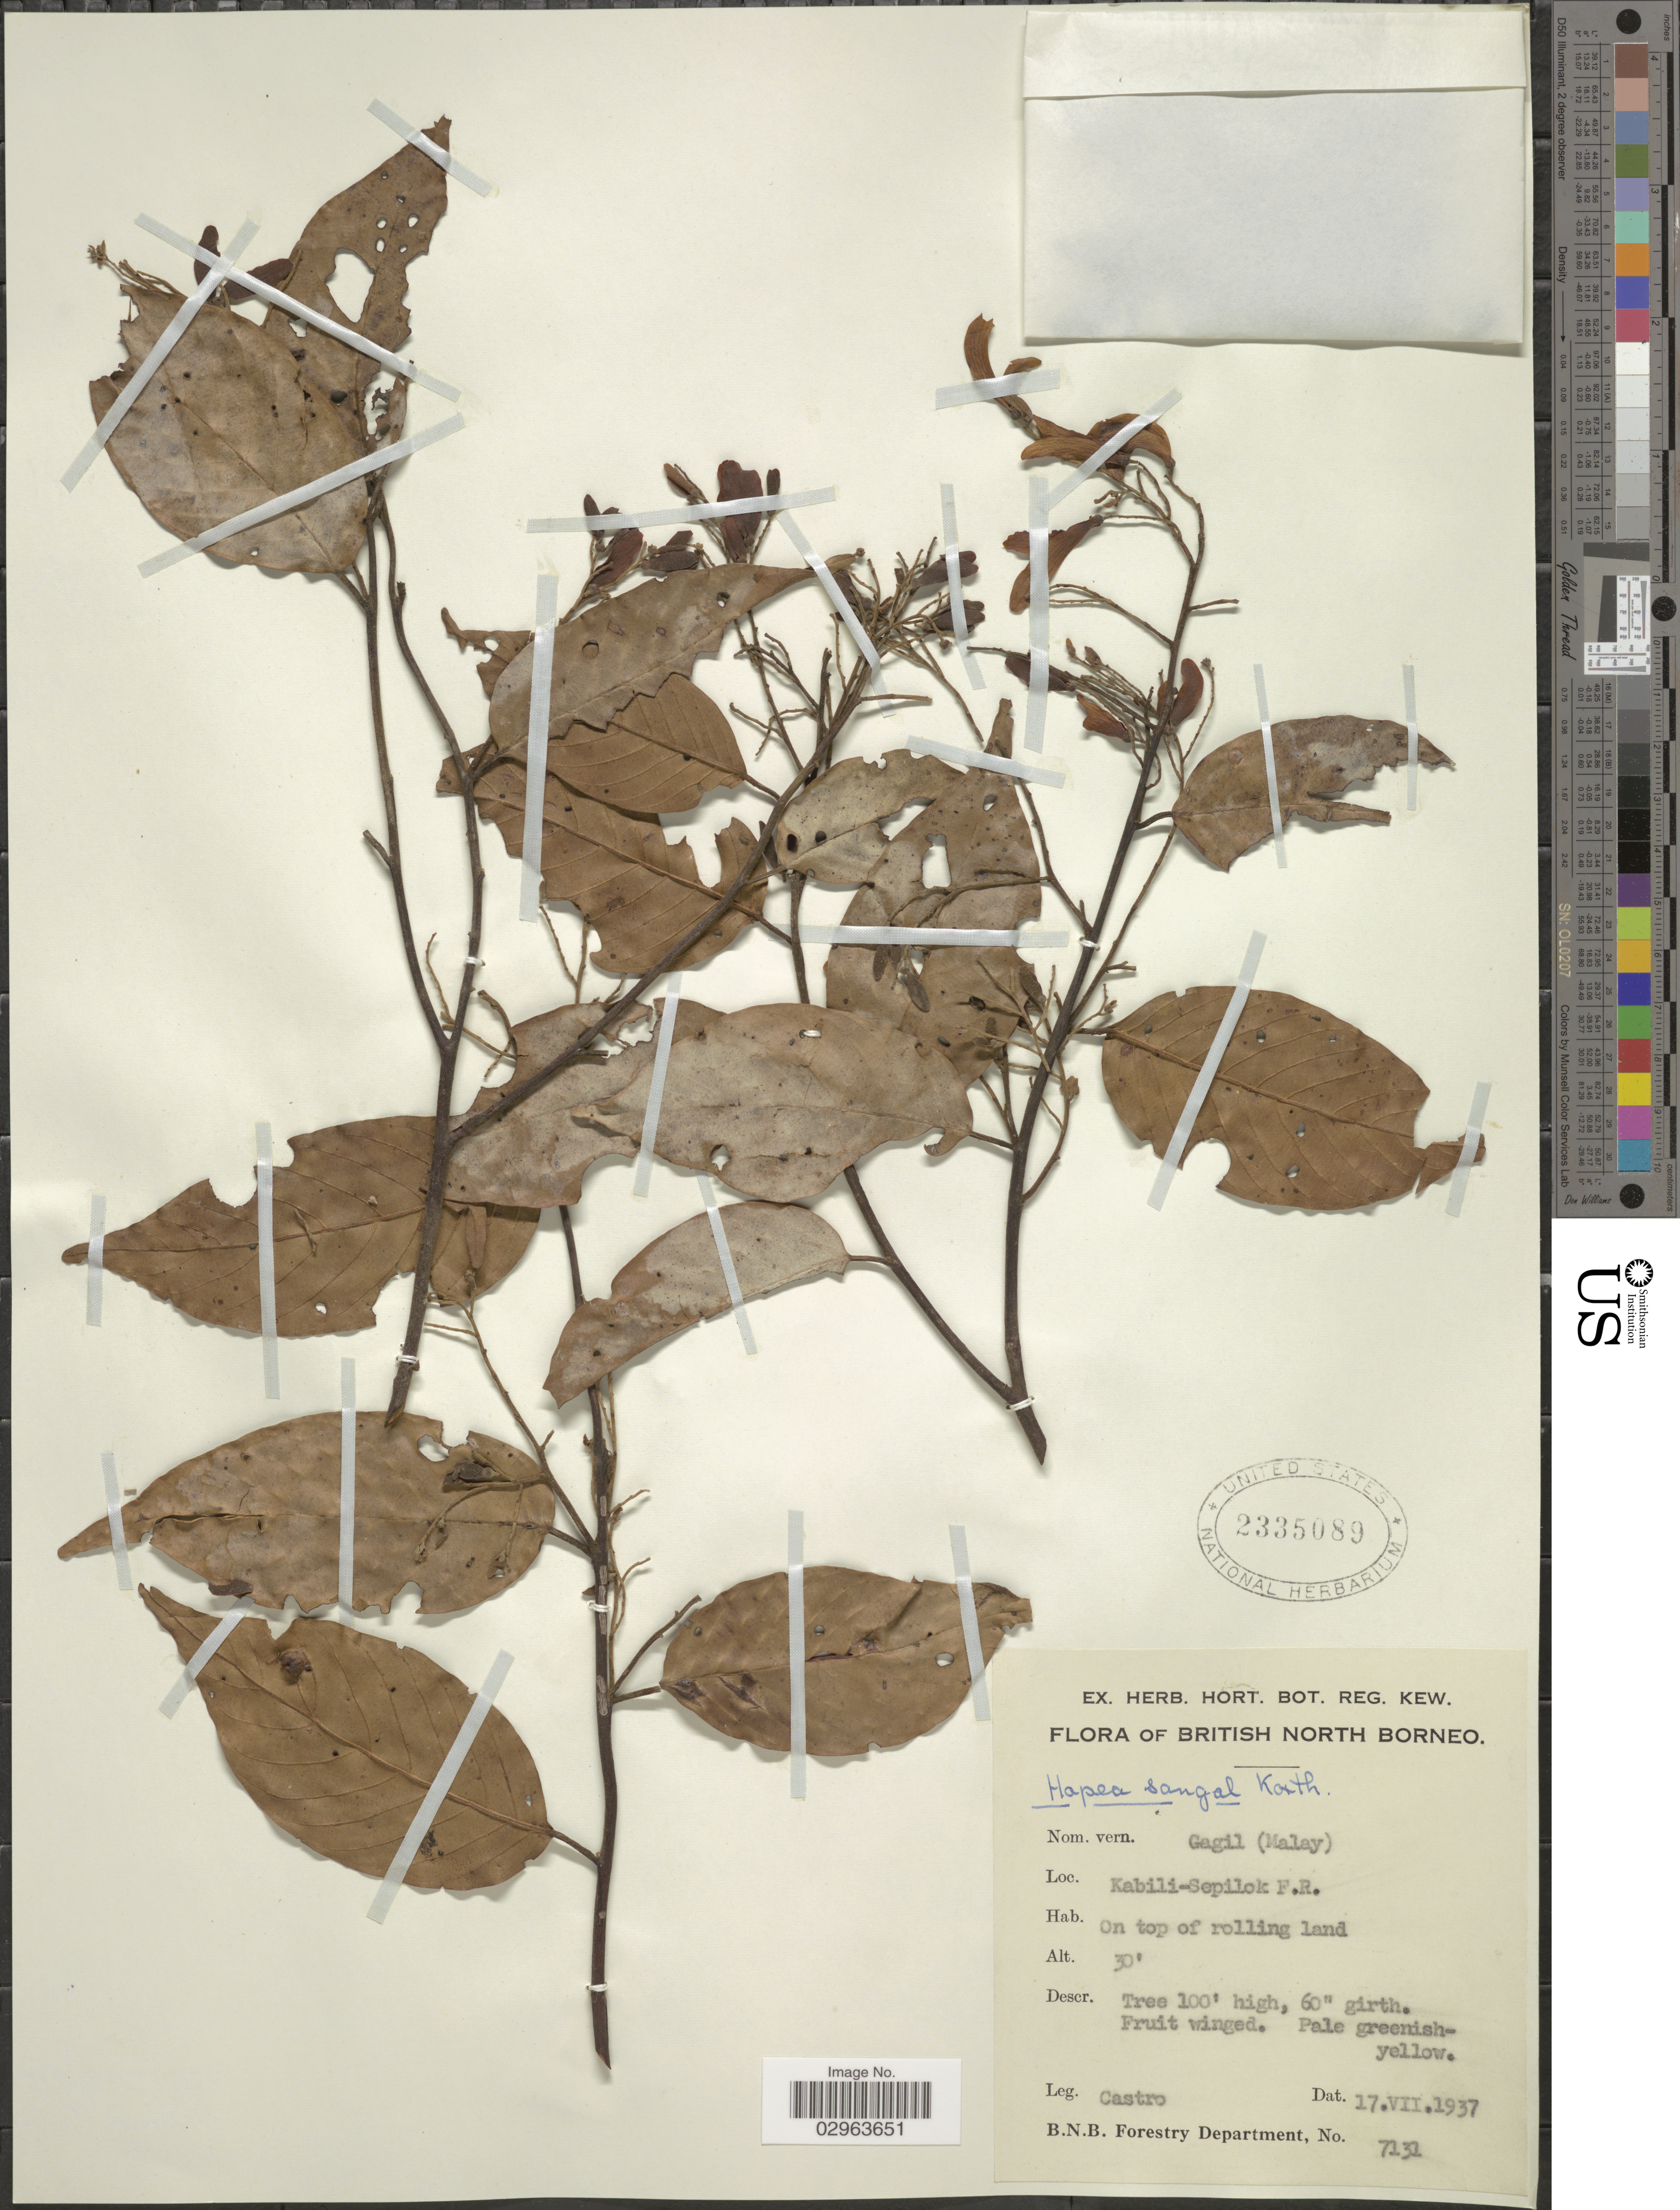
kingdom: Plantae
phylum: Tracheophyta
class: Magnoliopsida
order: Malvales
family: Dipterocarpaceae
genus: Hopea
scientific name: Hopea sangal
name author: Korth.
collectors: -. Castro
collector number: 7131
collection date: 1937-07-17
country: Malaysia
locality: British North Borneo. Kabili-Sepilok F.R.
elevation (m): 9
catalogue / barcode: US 2335089